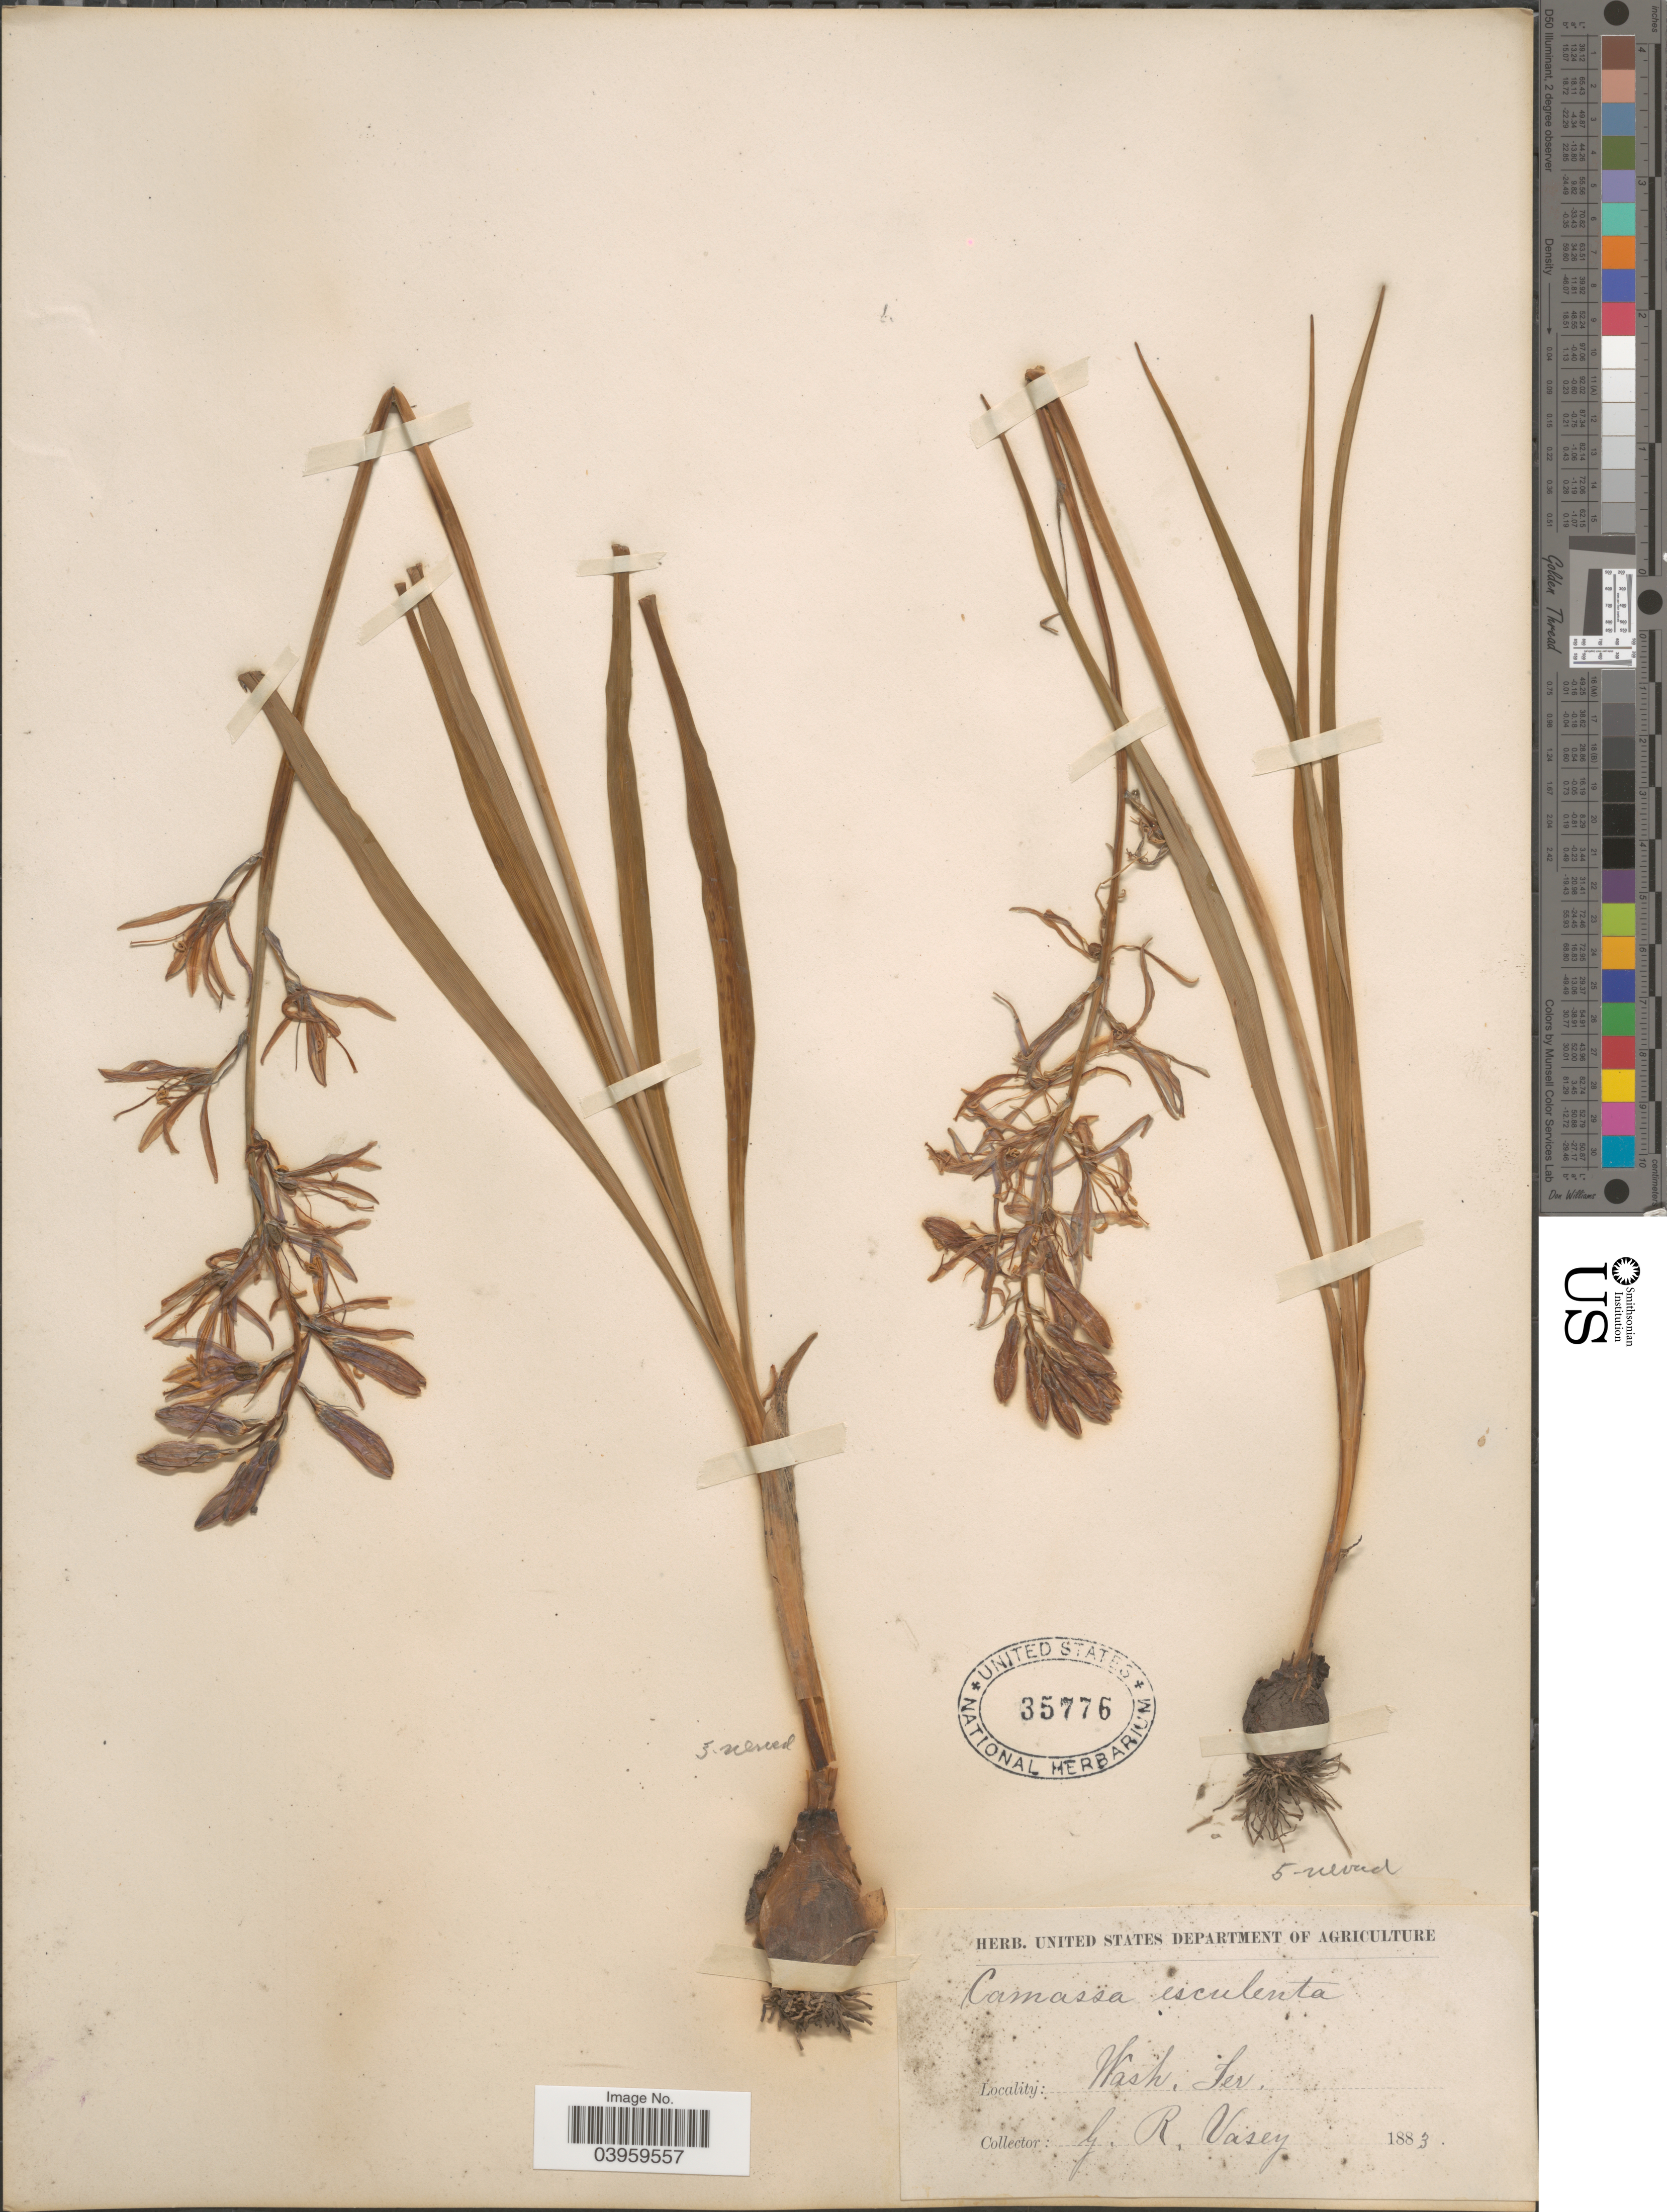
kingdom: Plantae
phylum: Tracheophyta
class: Liliopsida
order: Asparagales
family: Asparagaceae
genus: Camassia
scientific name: Camassia quamash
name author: (Pursh) Greene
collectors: G. R. Vasey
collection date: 1883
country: United States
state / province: Washington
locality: Wash. Ter.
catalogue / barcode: US 35776